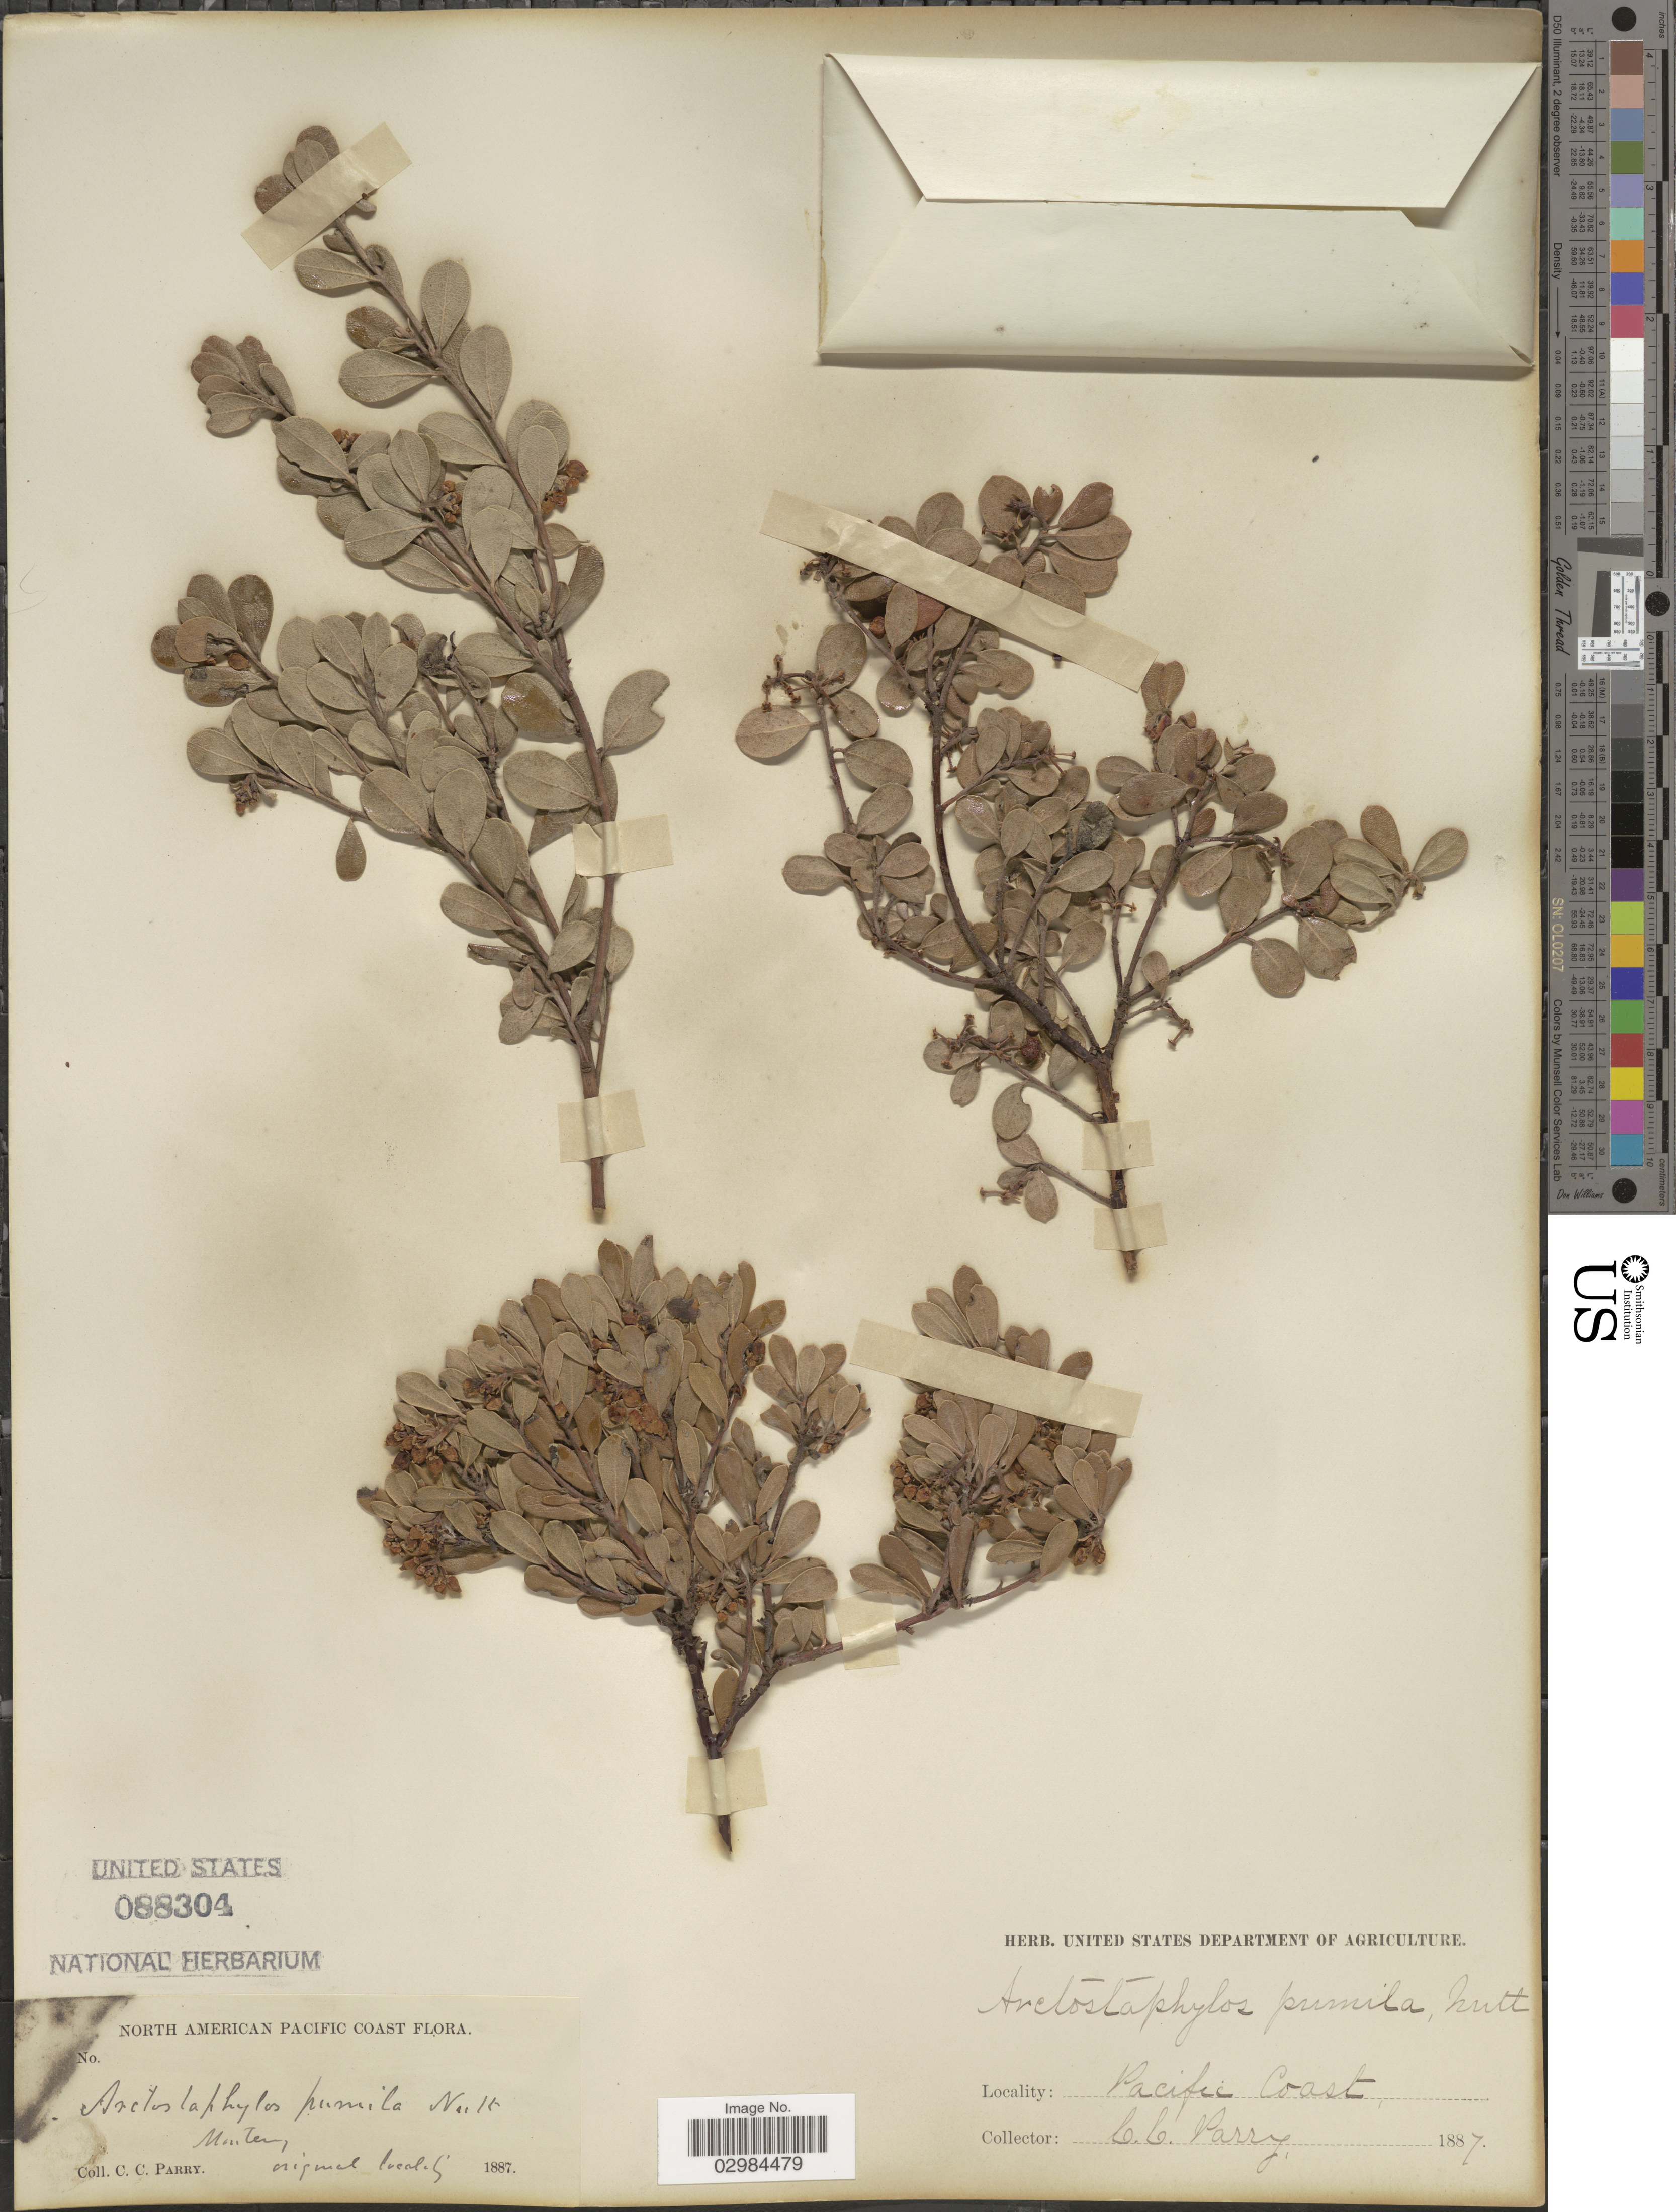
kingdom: Plantae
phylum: Tracheophyta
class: Magnoliopsida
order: Ericales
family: Ericaceae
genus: Arctostaphylos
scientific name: Arctostaphylos pumila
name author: Nutt.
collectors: C. C. Parry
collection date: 1887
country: United States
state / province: California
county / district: Monterey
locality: North American Pacific Coast. Monterey. Pacific Coast.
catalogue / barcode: US 88304